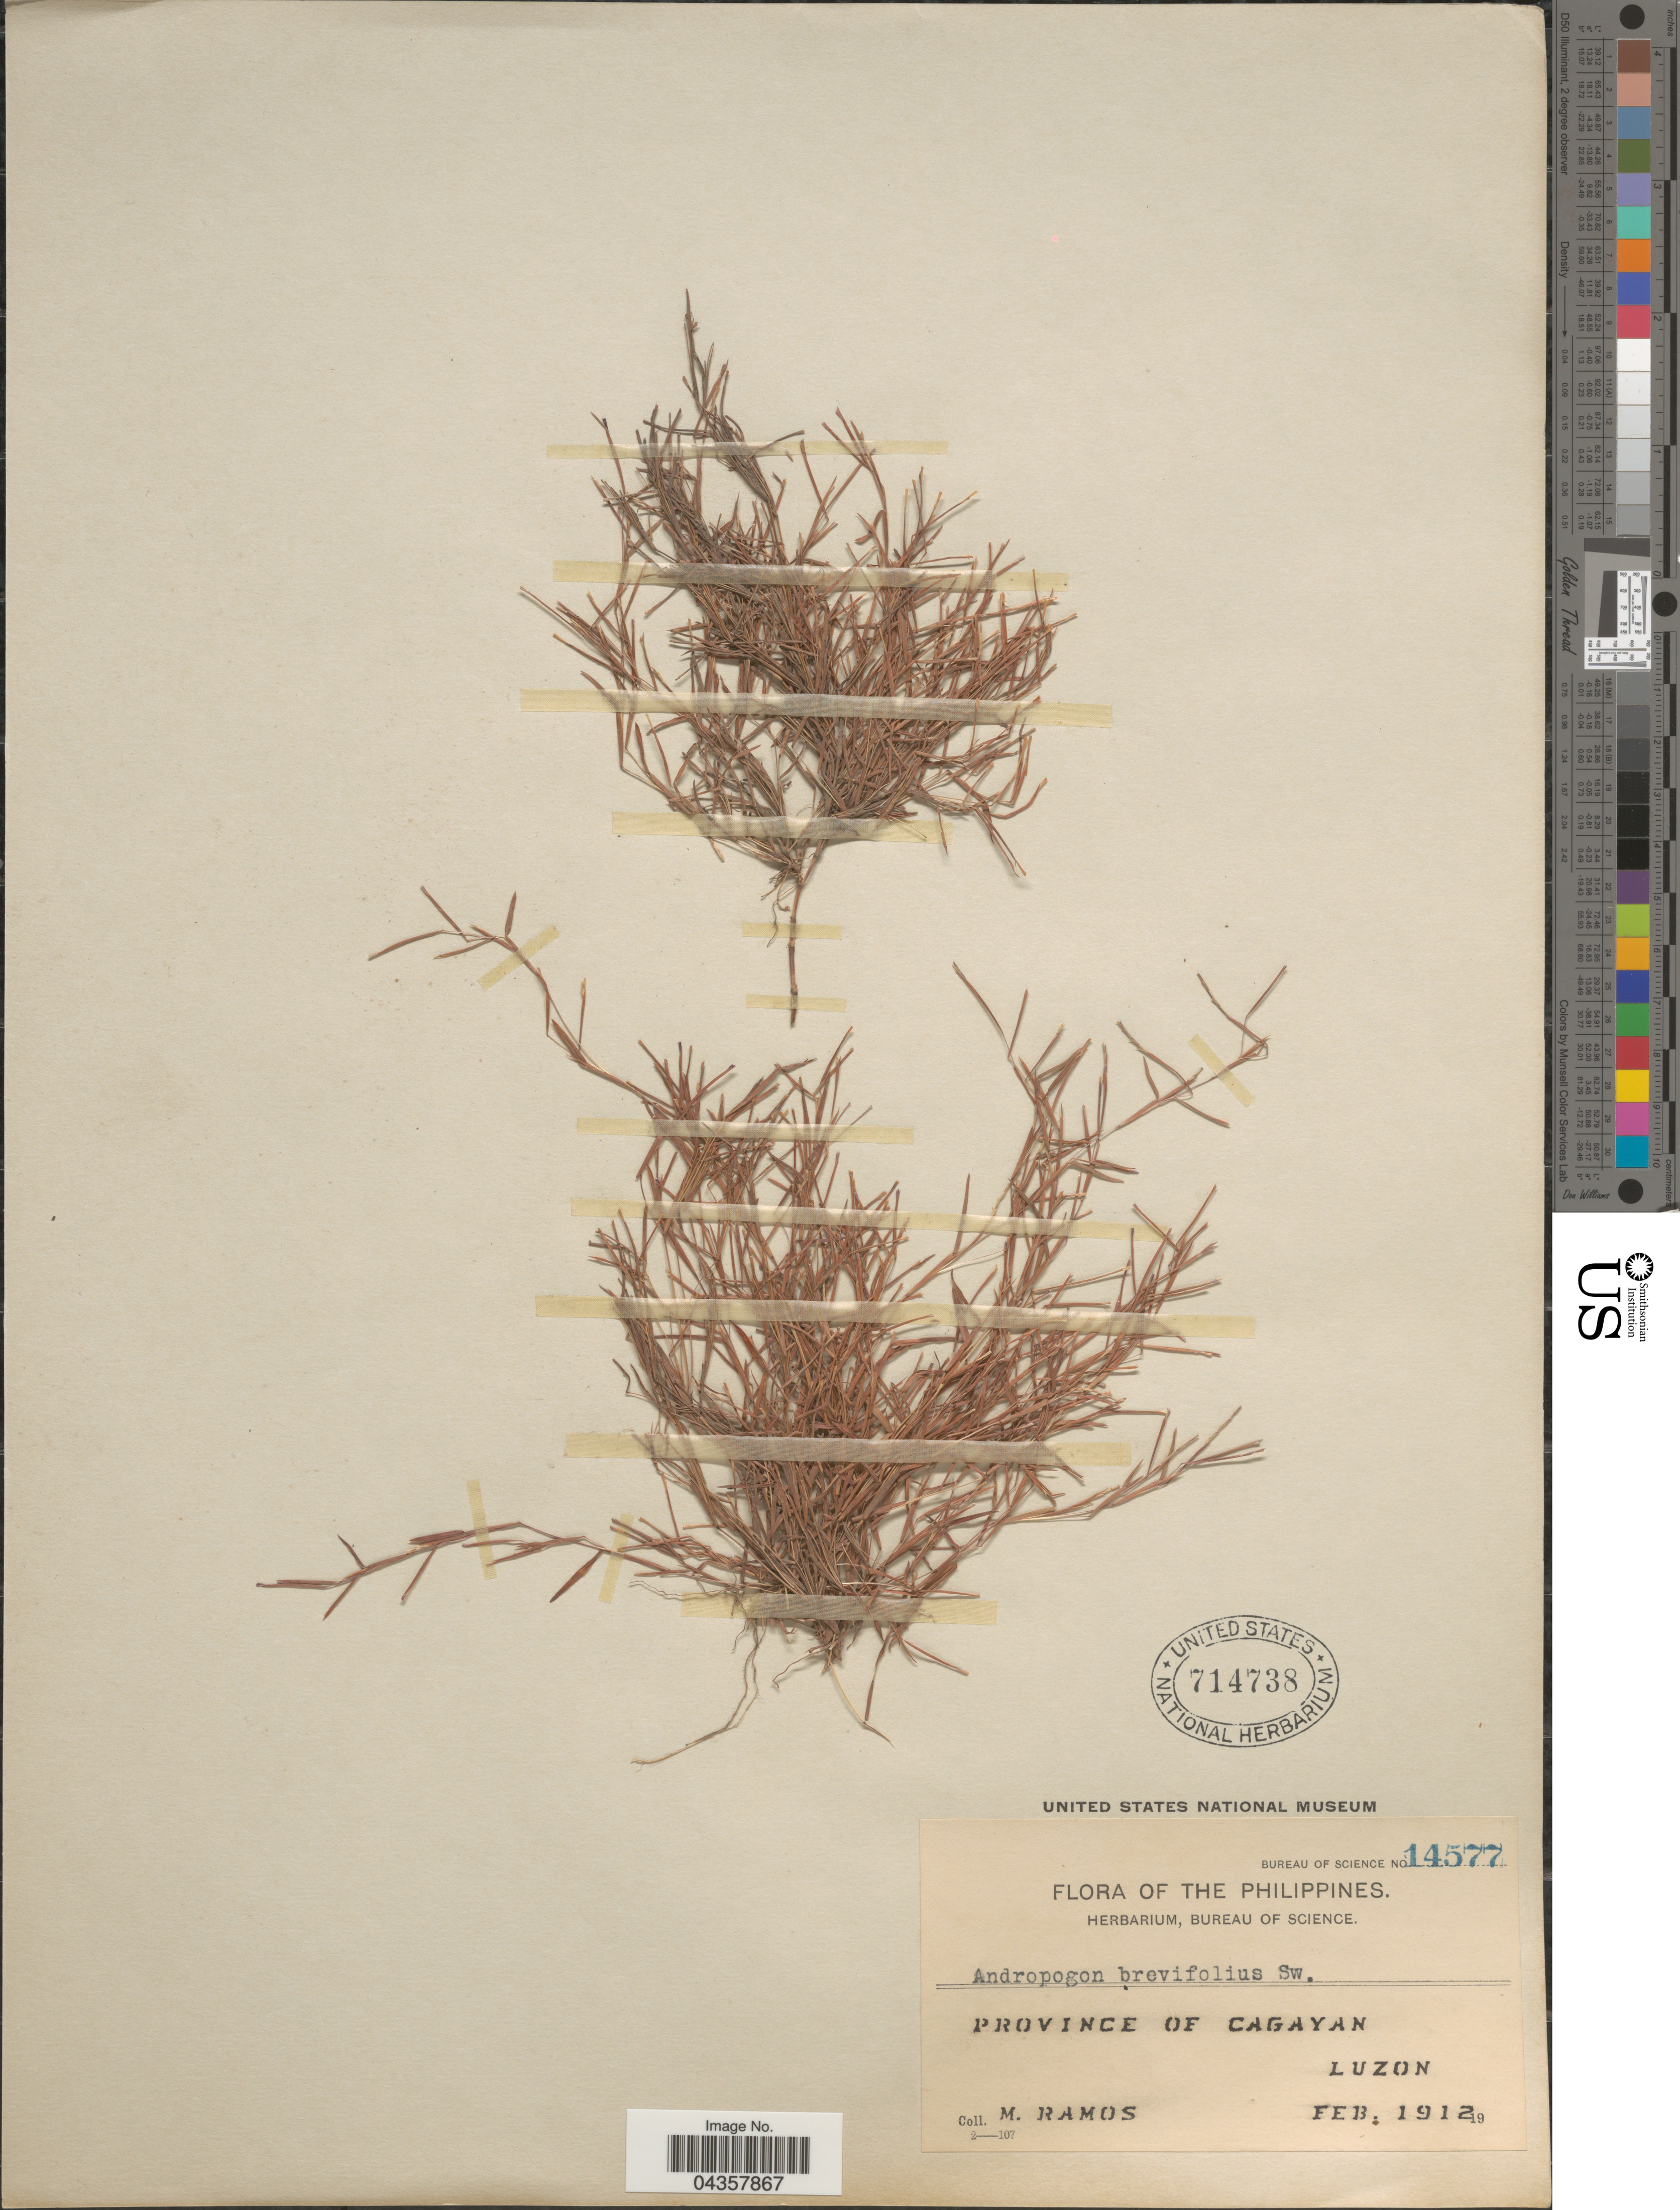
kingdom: Plantae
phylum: Tracheophyta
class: Liliopsida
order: Poales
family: Poaceae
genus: Schizachyrium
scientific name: Schizachyrium sp.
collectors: M. Ramos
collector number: Bureau of Science 14577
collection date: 1912-02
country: Philippines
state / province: Cagayan Valley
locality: Province of Cagayan. Luzon.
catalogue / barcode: US 714738